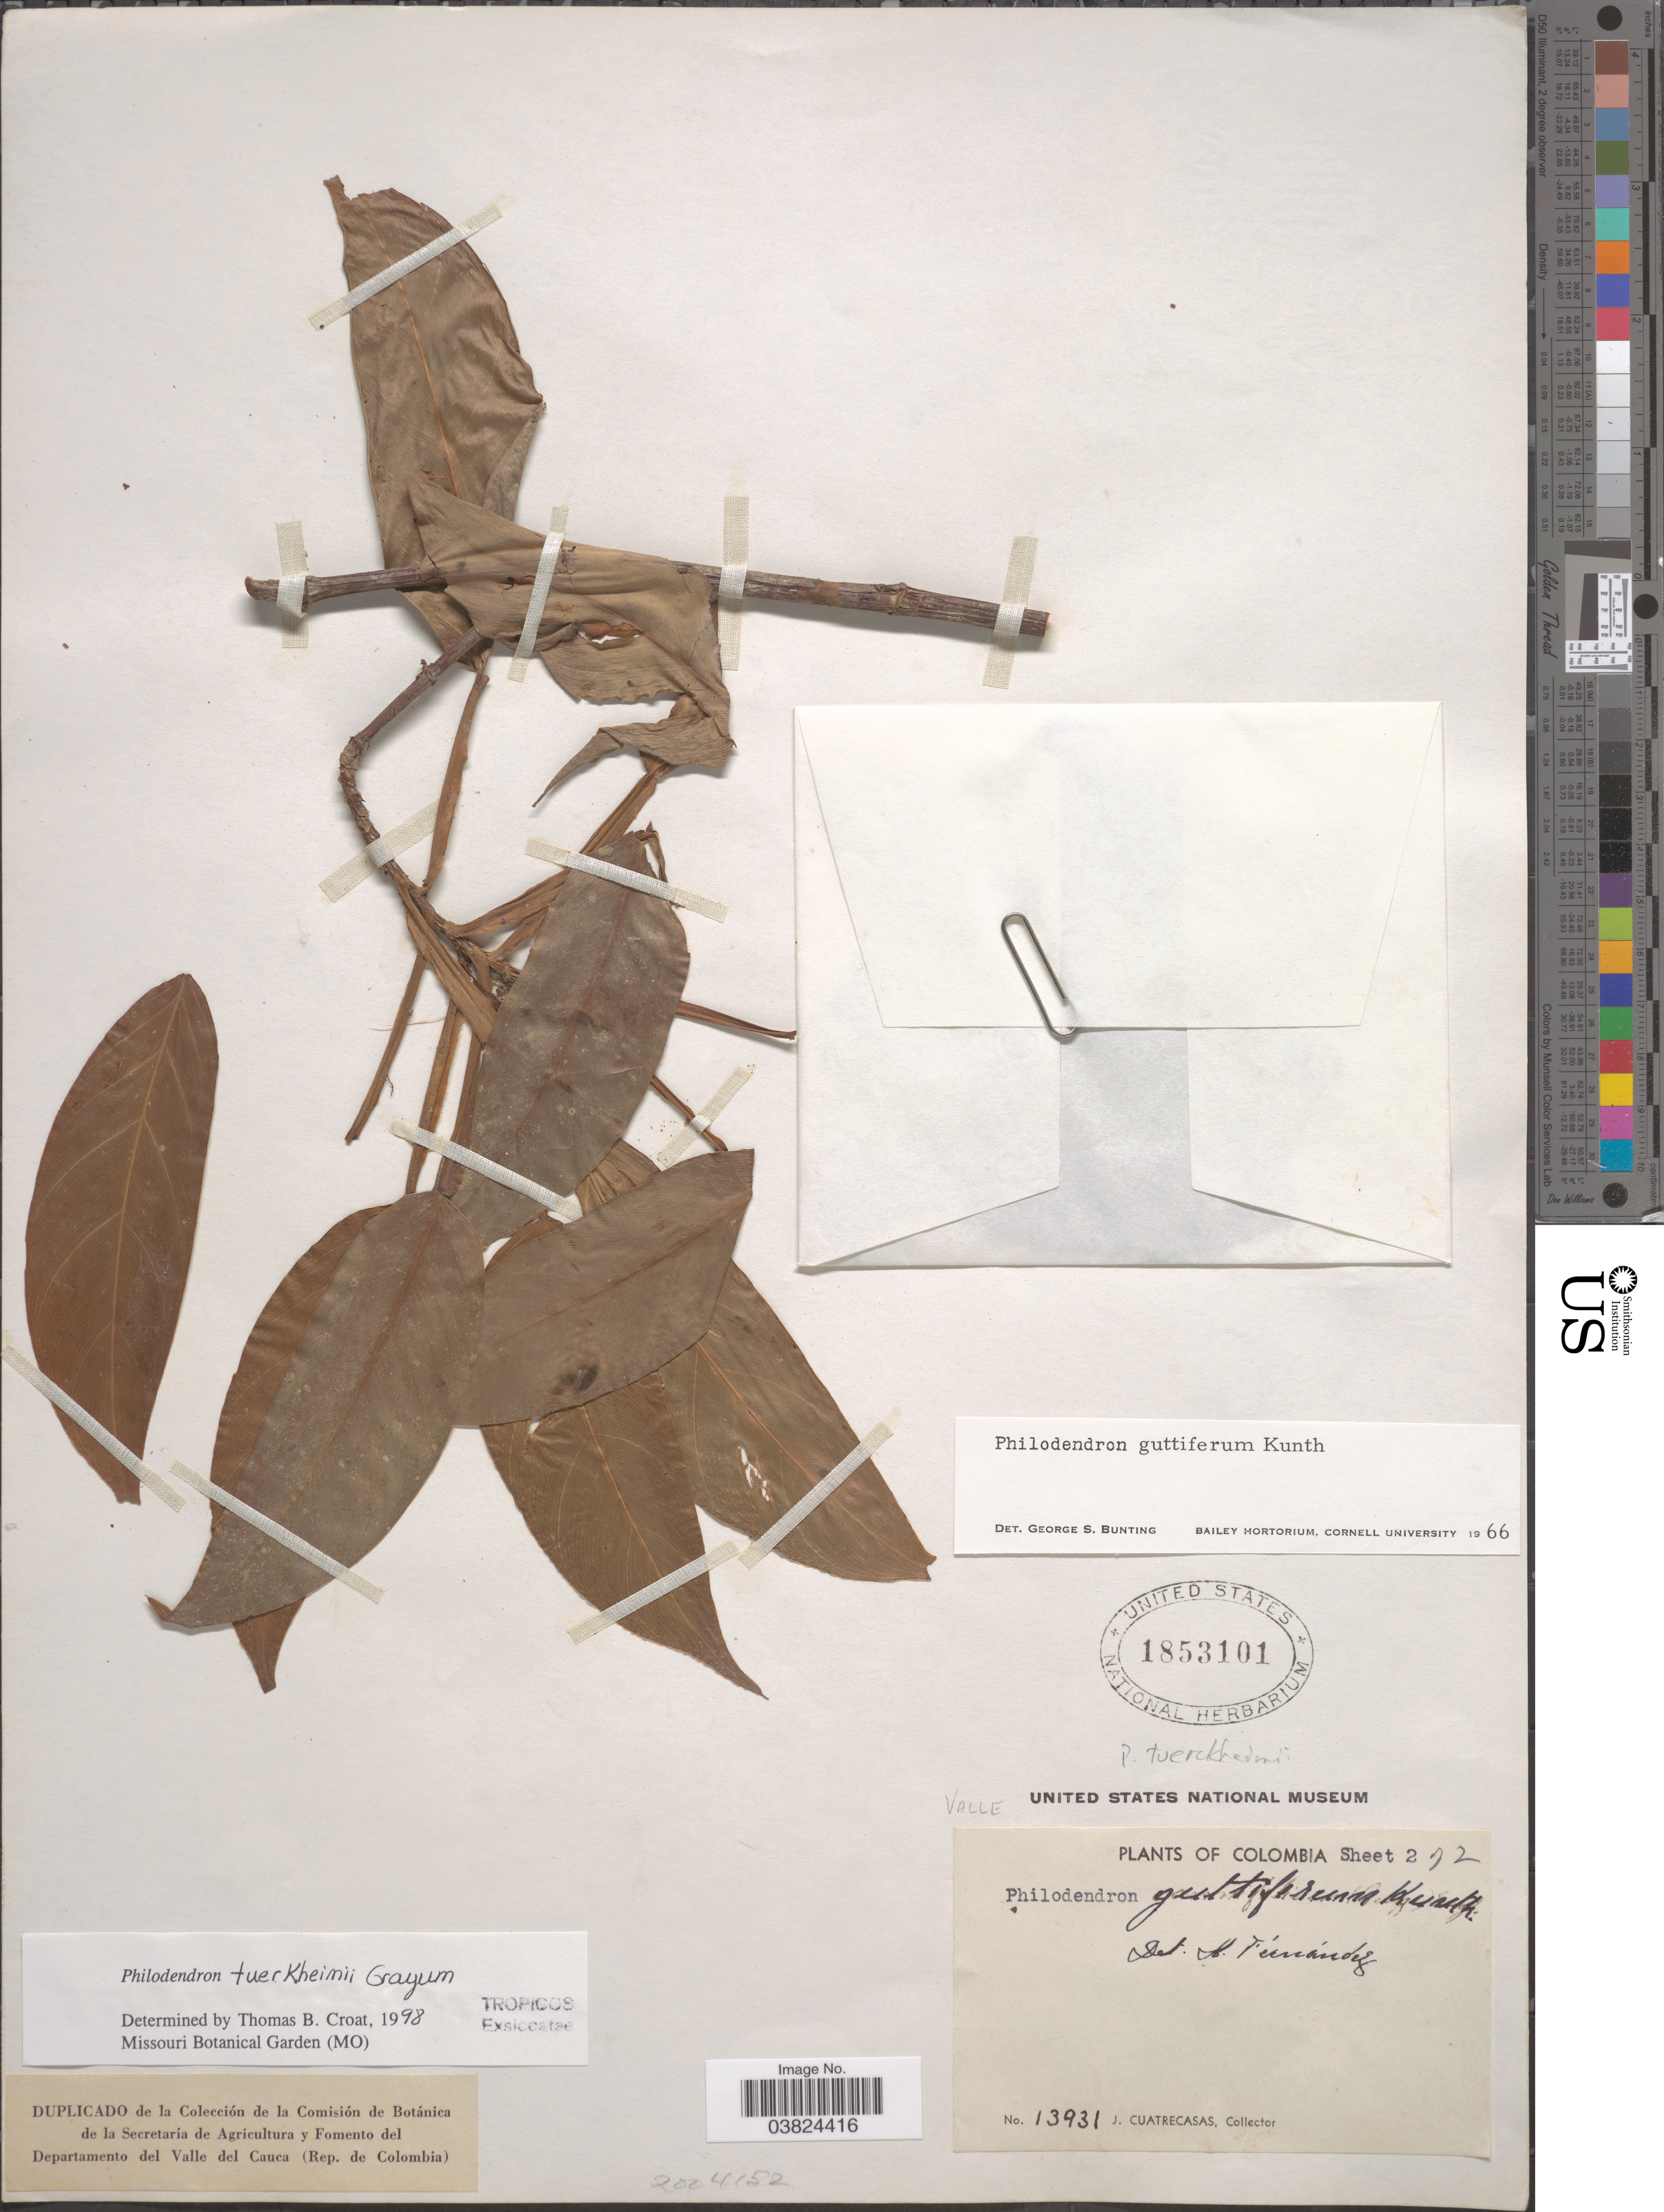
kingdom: Plantae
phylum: Tracheophyta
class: Liliopsida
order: Alismatales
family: Araceae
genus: Philodendron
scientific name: Philodendron tuerckheimii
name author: Grayam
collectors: J. Cuatrecasas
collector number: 13931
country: Colombia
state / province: Valle del Cauca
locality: Valle.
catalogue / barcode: US 1853101